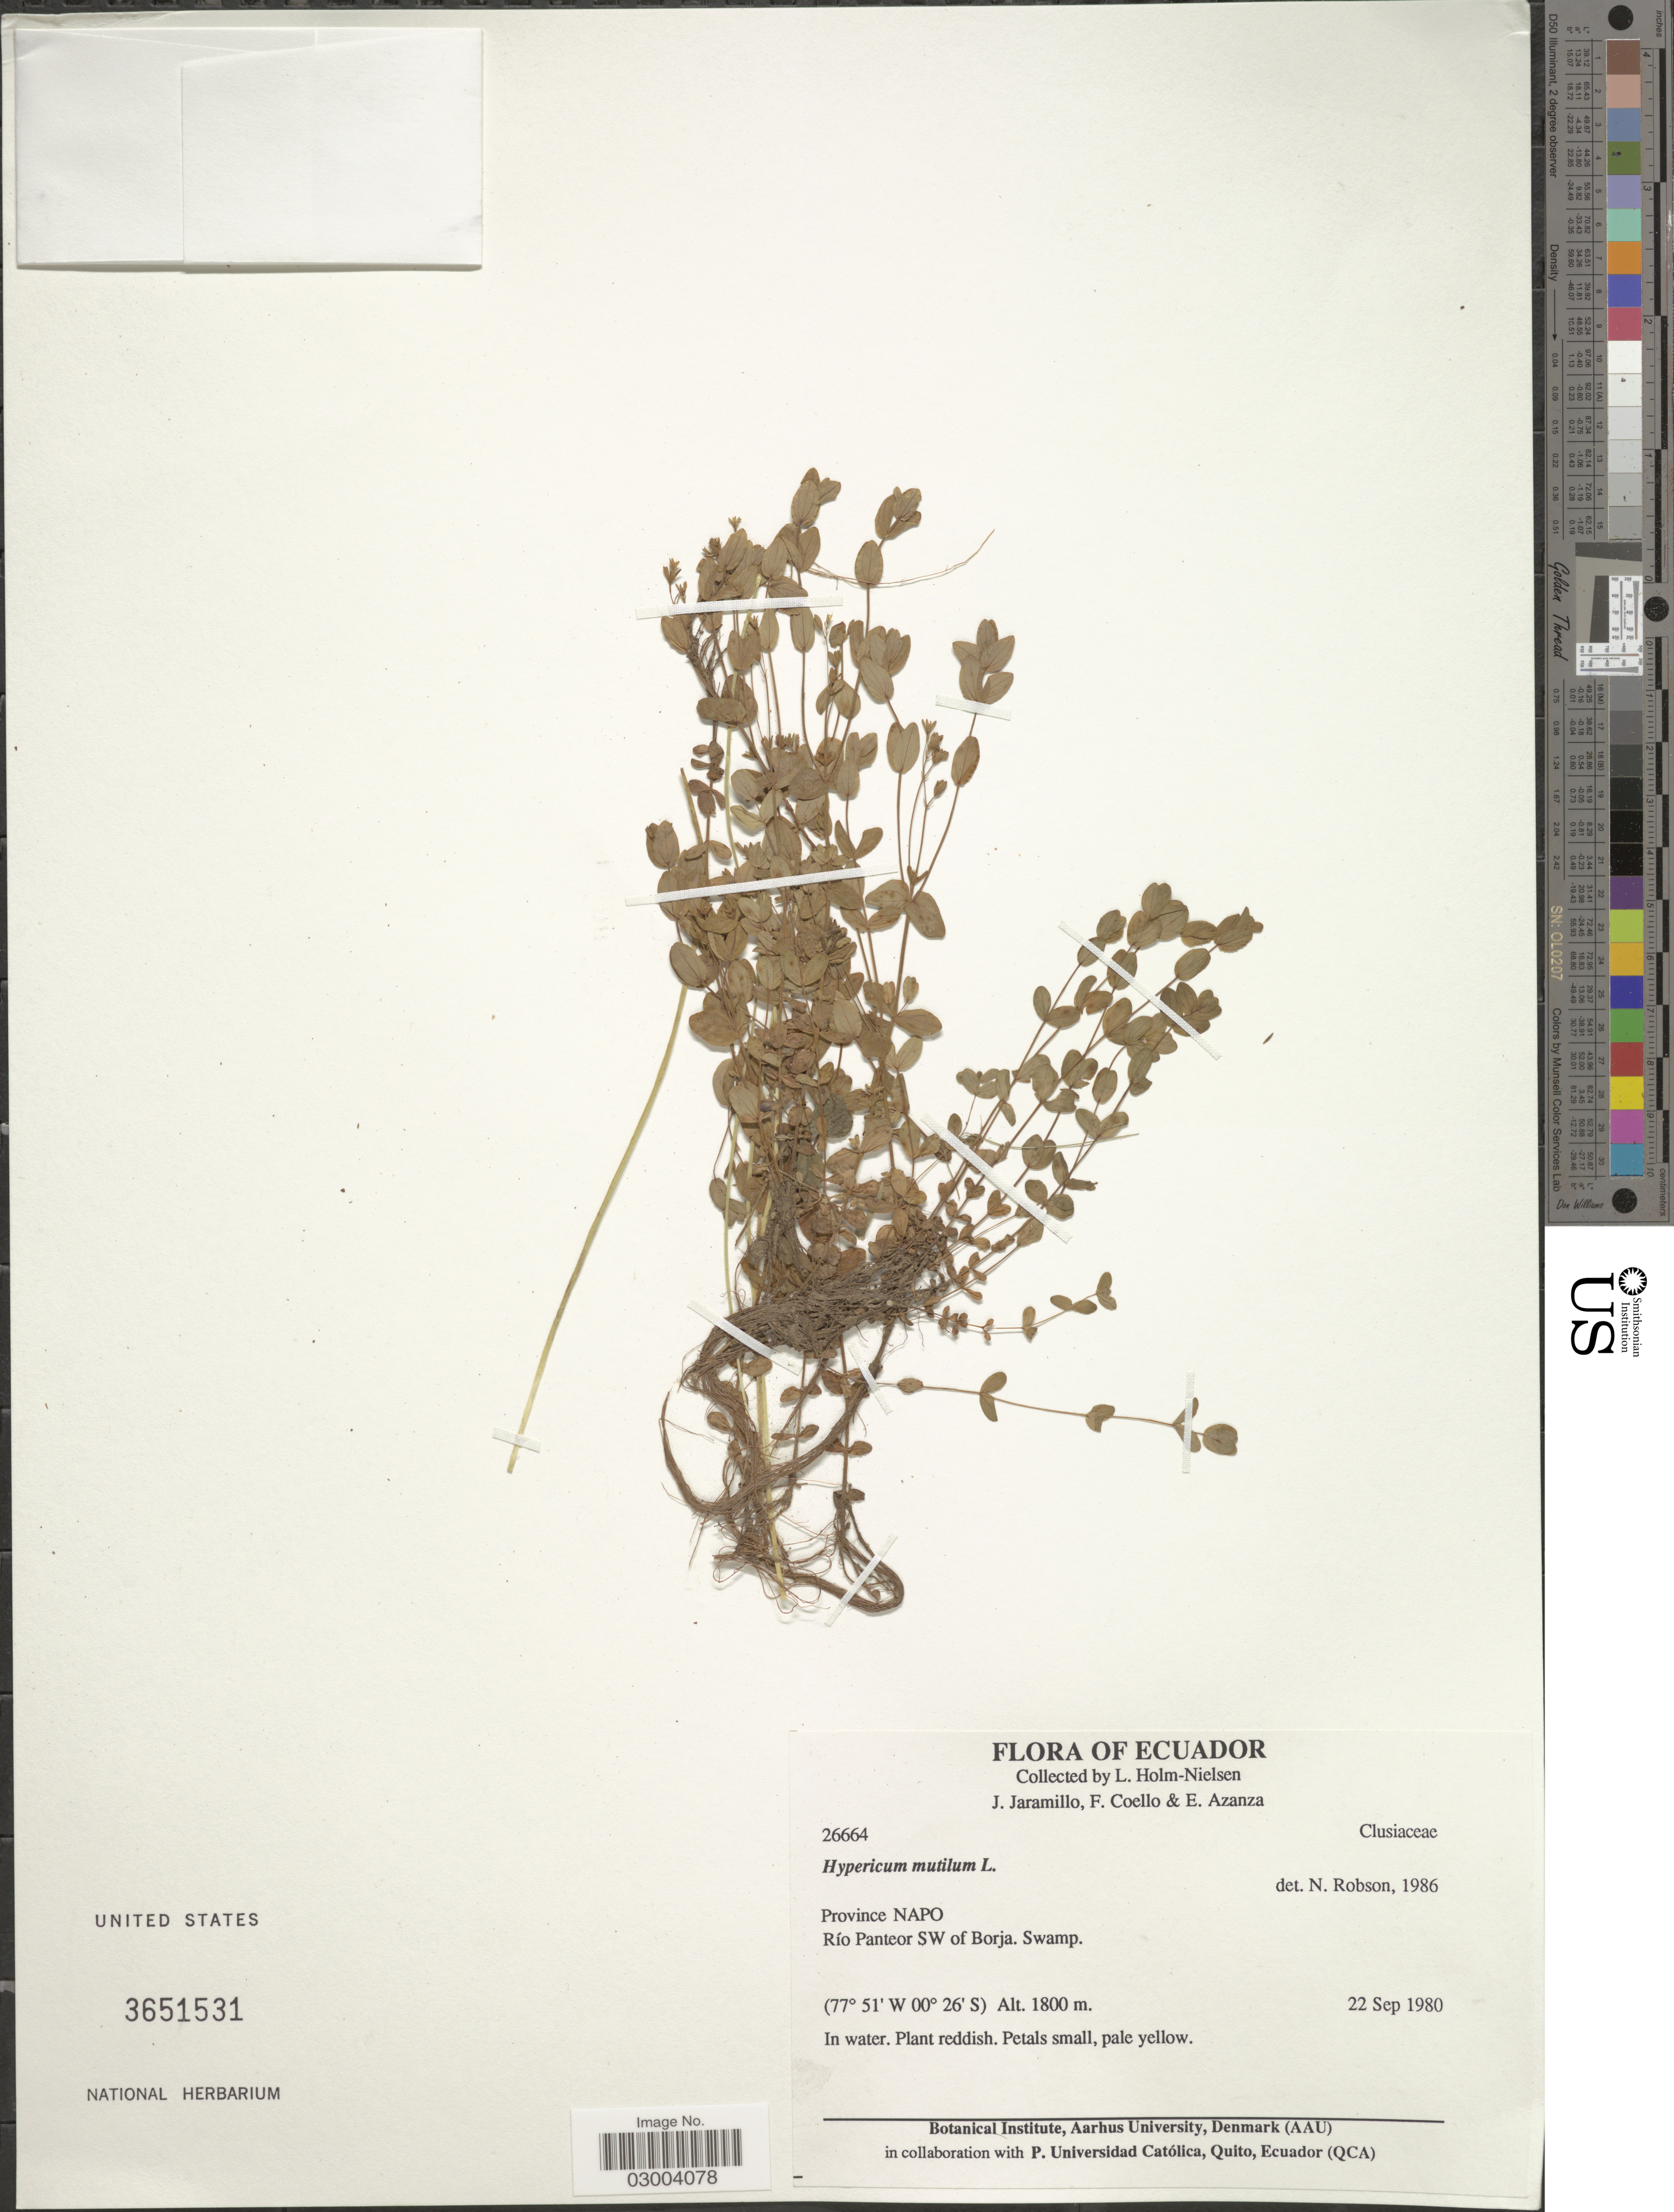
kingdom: Plantae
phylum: Tracheophyta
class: Magnoliopsida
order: Malpighiales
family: Hypericaceae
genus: Hypericum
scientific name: Hypericum mutilum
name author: L.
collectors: L. Holm-Nielsen, J. Jaramillo, F. Coello & E. Azanza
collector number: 26664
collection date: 1980-09-22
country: Ecuador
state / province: Napo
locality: Río Panteor SW of Borja.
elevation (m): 1800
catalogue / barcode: US 3651531